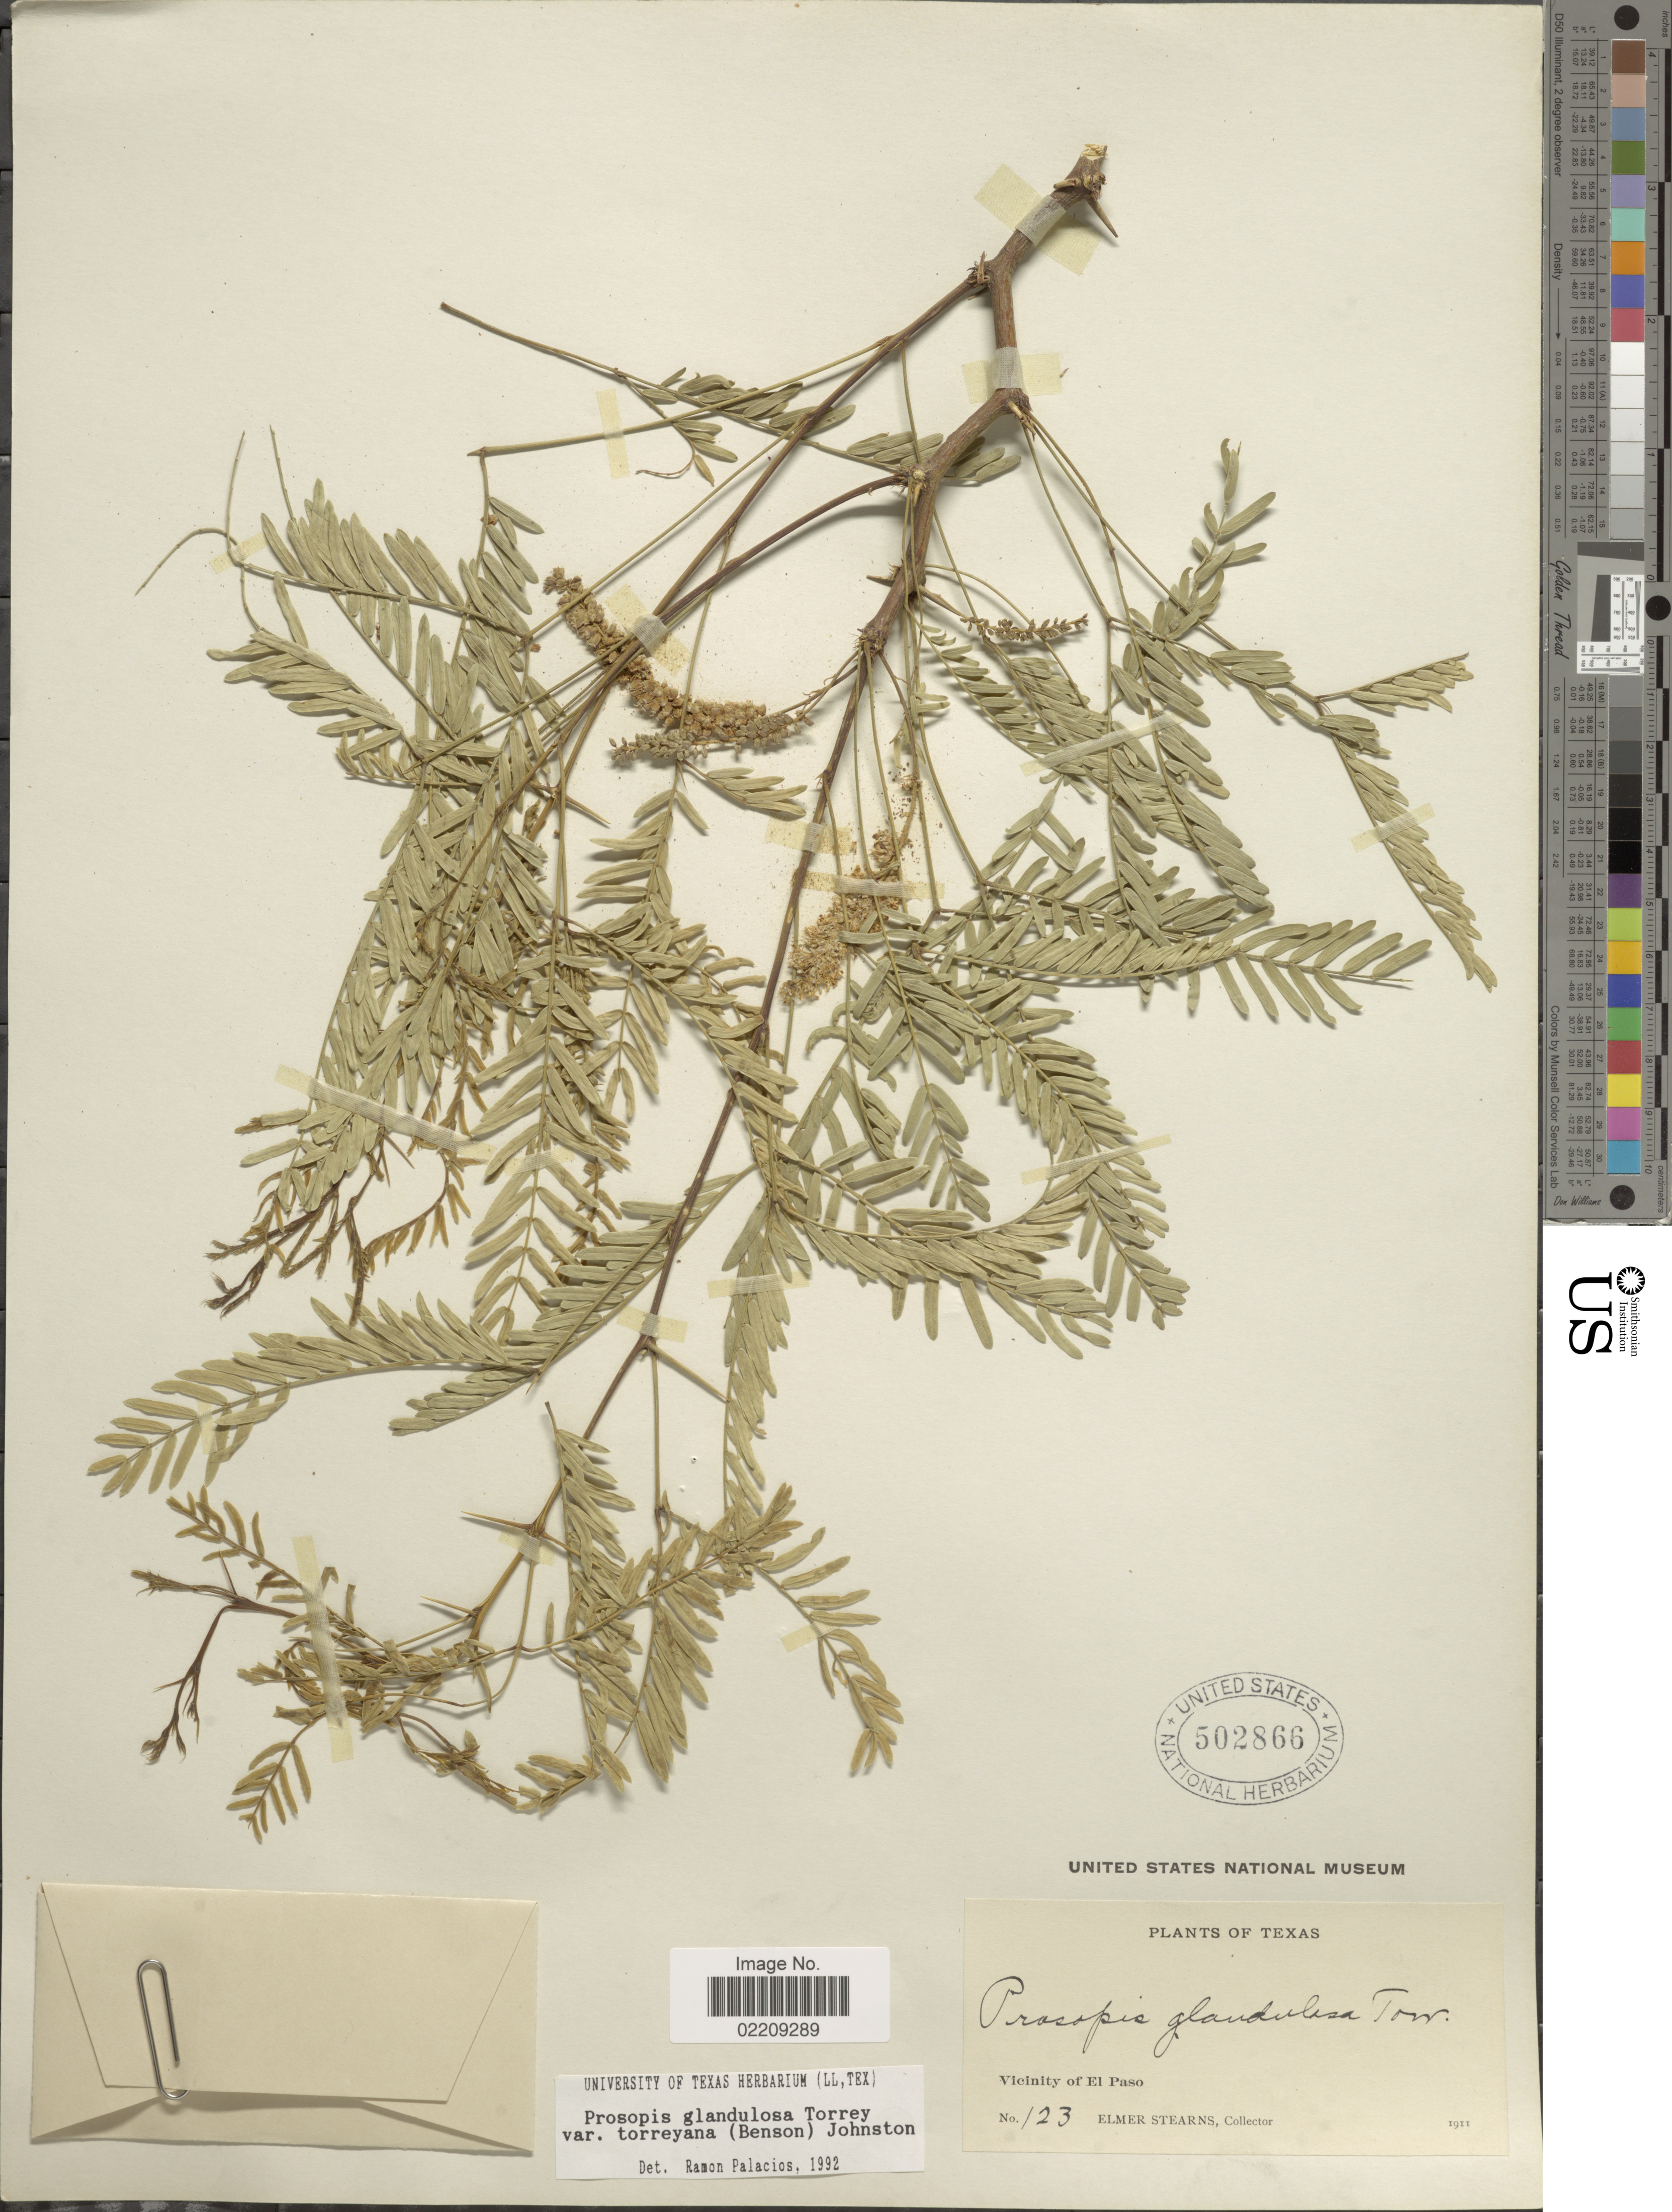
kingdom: Plantae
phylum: Tracheophyta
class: Magnoliopsida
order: Fabales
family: Fabaceae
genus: Neltuma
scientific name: Neltuma odorata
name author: (Torr. & Frém.) C. E. Hughes & G.P. Lewis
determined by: Strong, Mark T., (BOT), Smithsonian Institution - National Museum of Natural History (UNITED STATES)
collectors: E. Stearns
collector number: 123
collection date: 1911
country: United States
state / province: Texas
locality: Vicinity of El Paso.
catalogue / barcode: US 502866